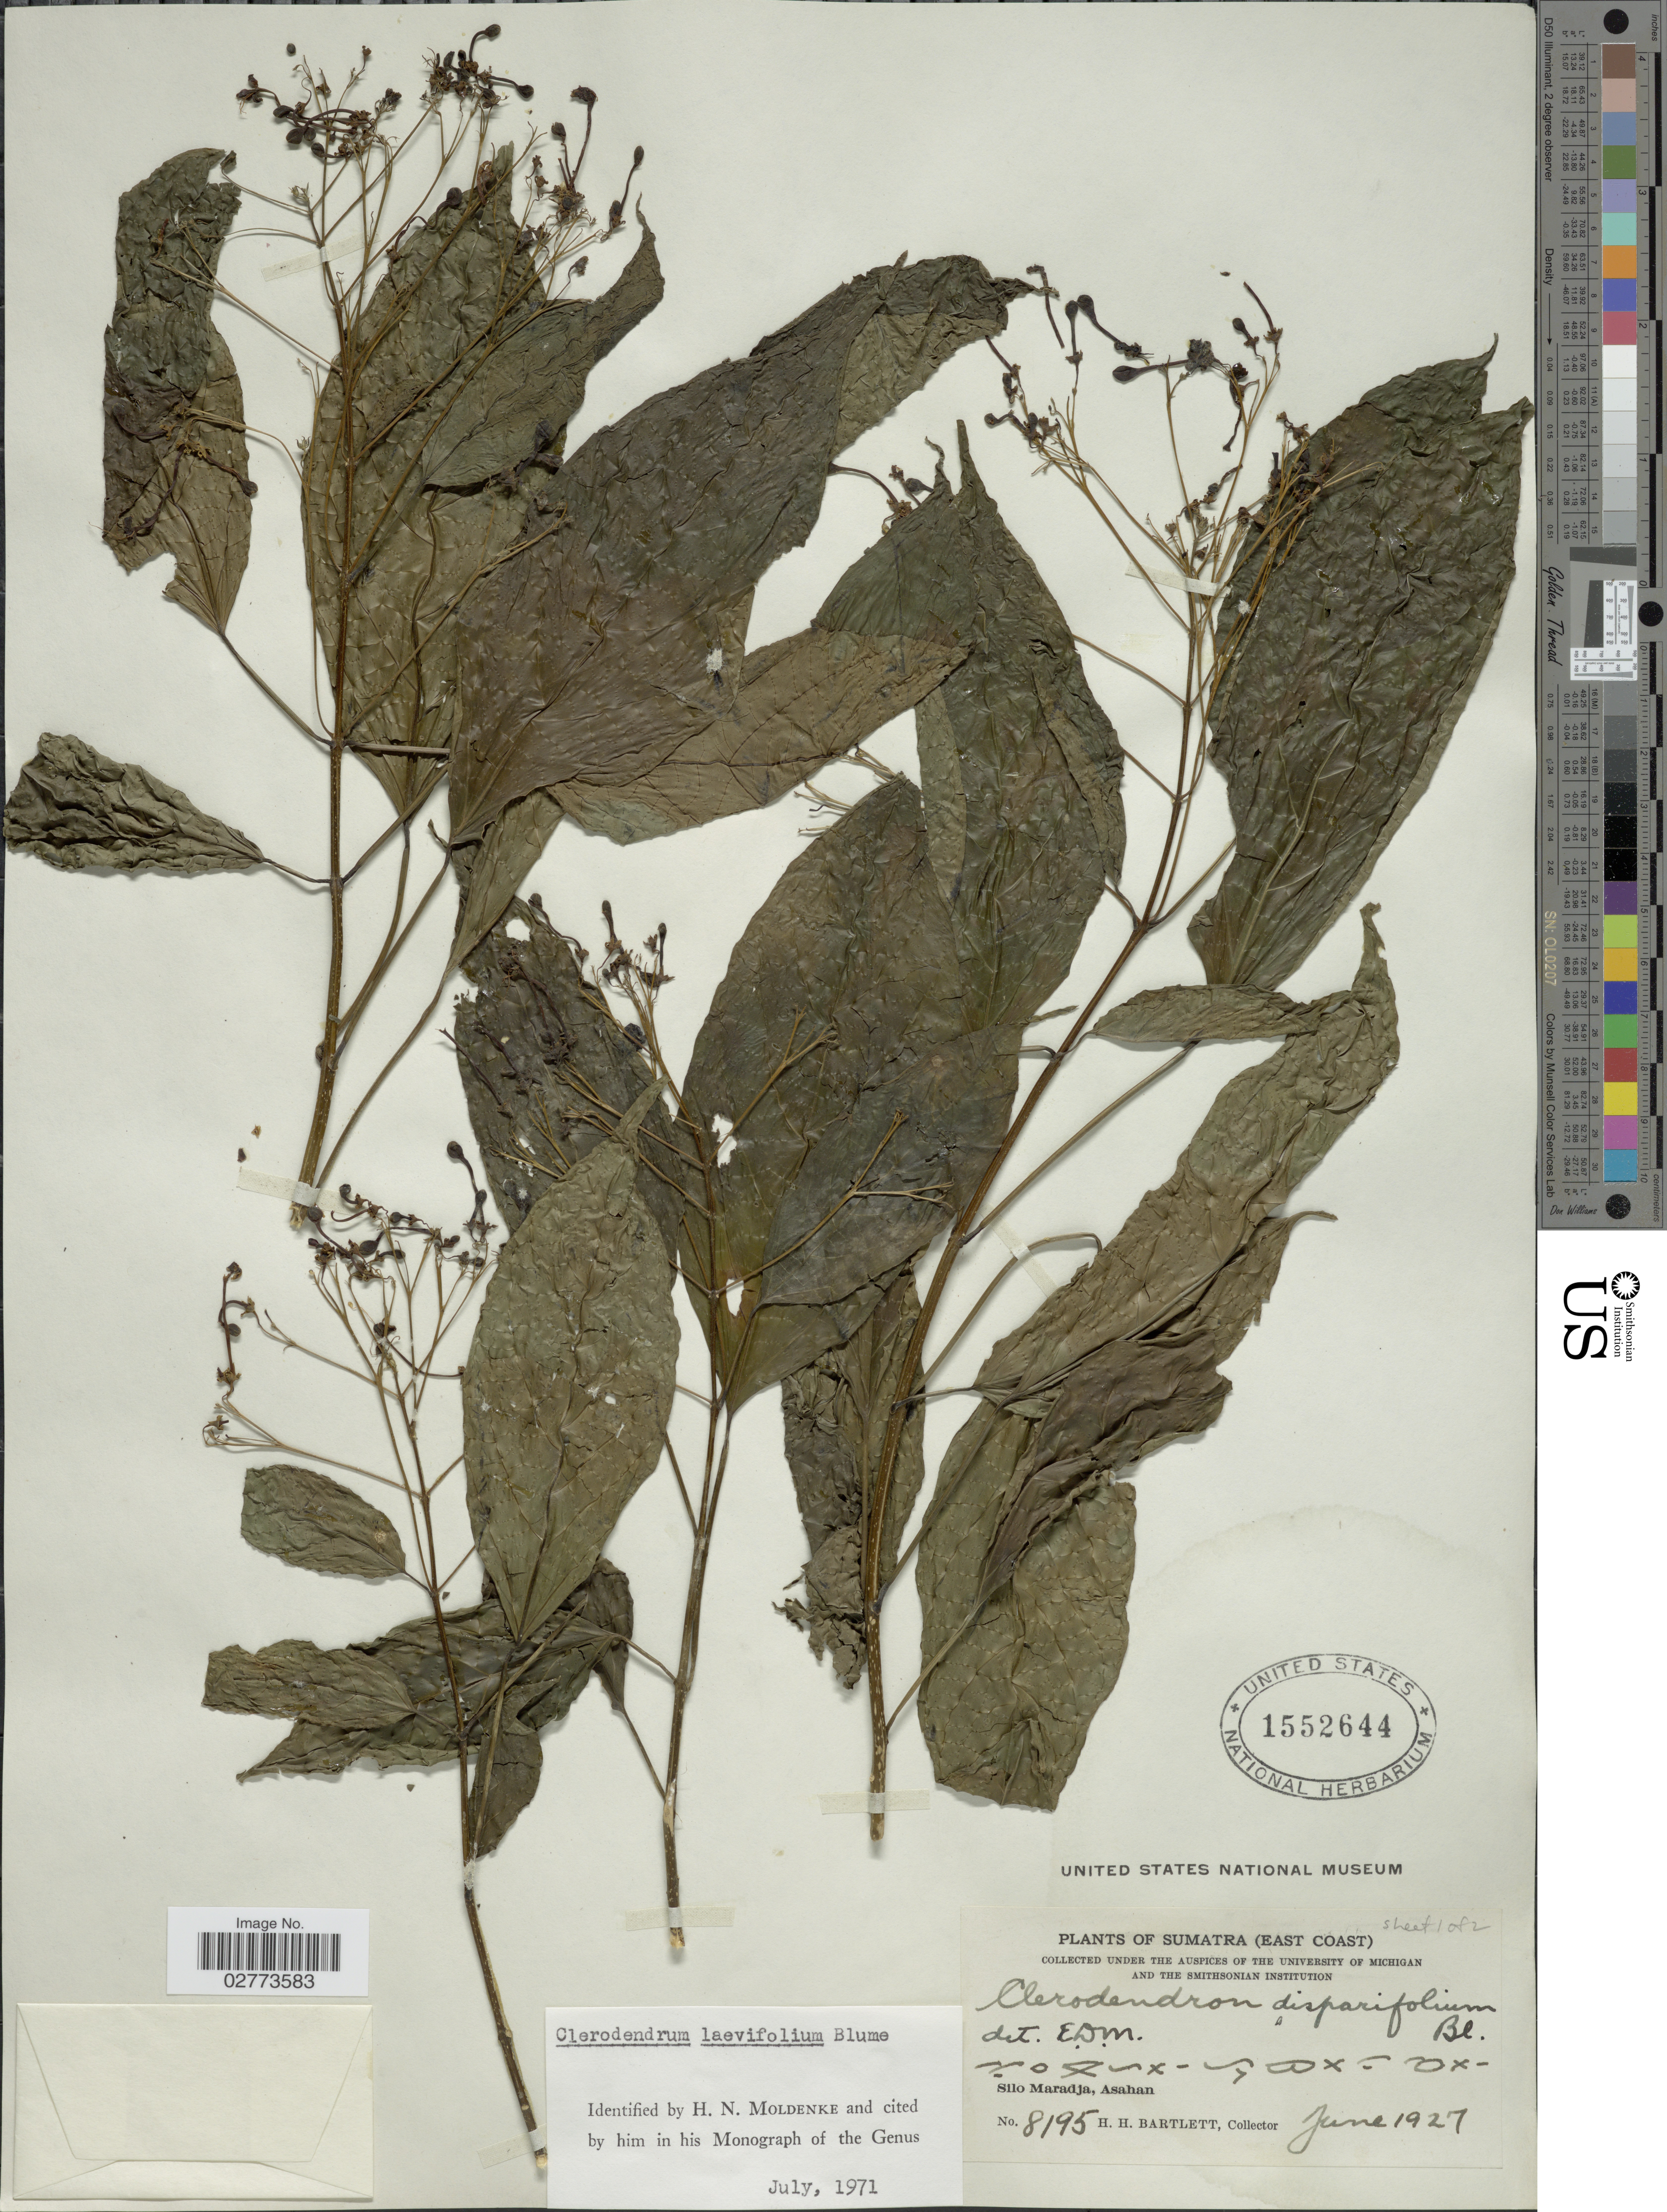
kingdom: Plantae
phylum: Tracheophyta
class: Magnoliopsida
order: Lamiales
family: Lamiaceae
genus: Clerodendrum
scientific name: Clerodendrum laevifolium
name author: Blume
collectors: H. H. Bartlett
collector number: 8195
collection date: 1927-06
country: Indonesia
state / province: Sumatra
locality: East Coast. Silo Maradja, Asahan.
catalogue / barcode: US 1552644